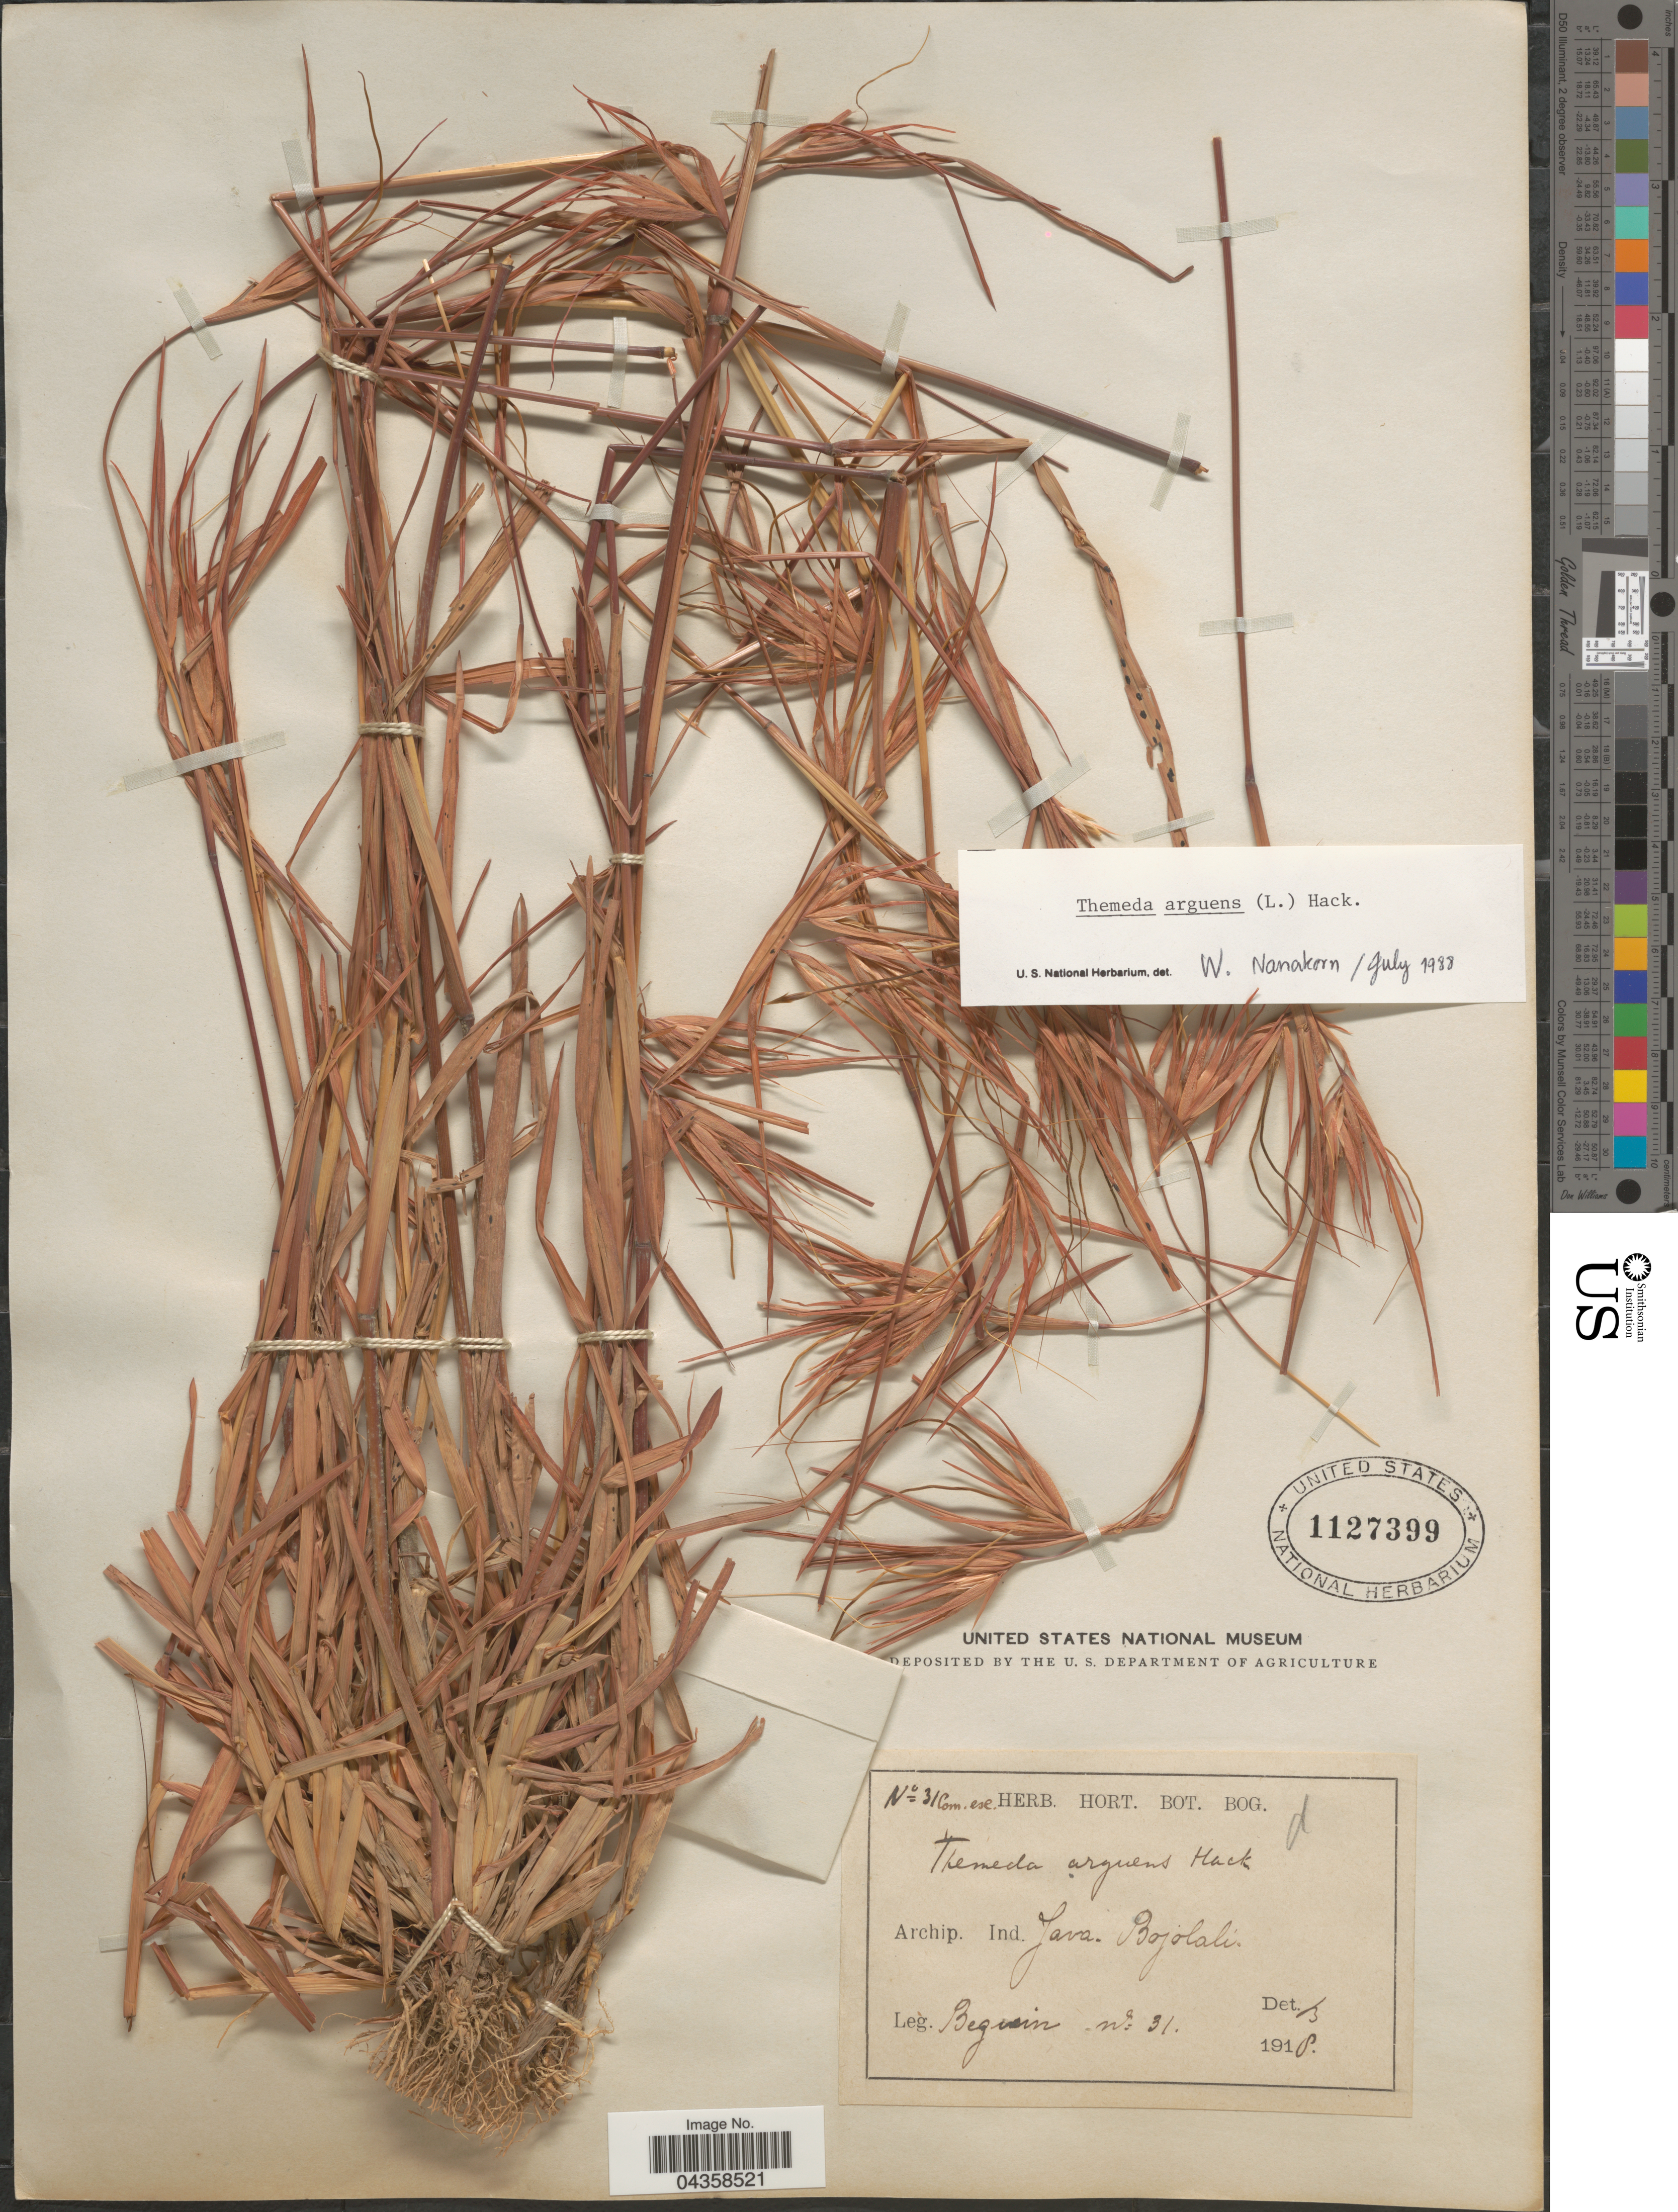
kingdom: Plantae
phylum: Tracheophyta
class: Liliopsida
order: Poales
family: Poaceae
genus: Themeda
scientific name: Themeda arguens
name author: (L.) Hack.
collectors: Beguin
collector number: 31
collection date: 1918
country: Indonesia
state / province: Java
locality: Archip. Ind. Java. Bojolali.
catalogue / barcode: US 1127399